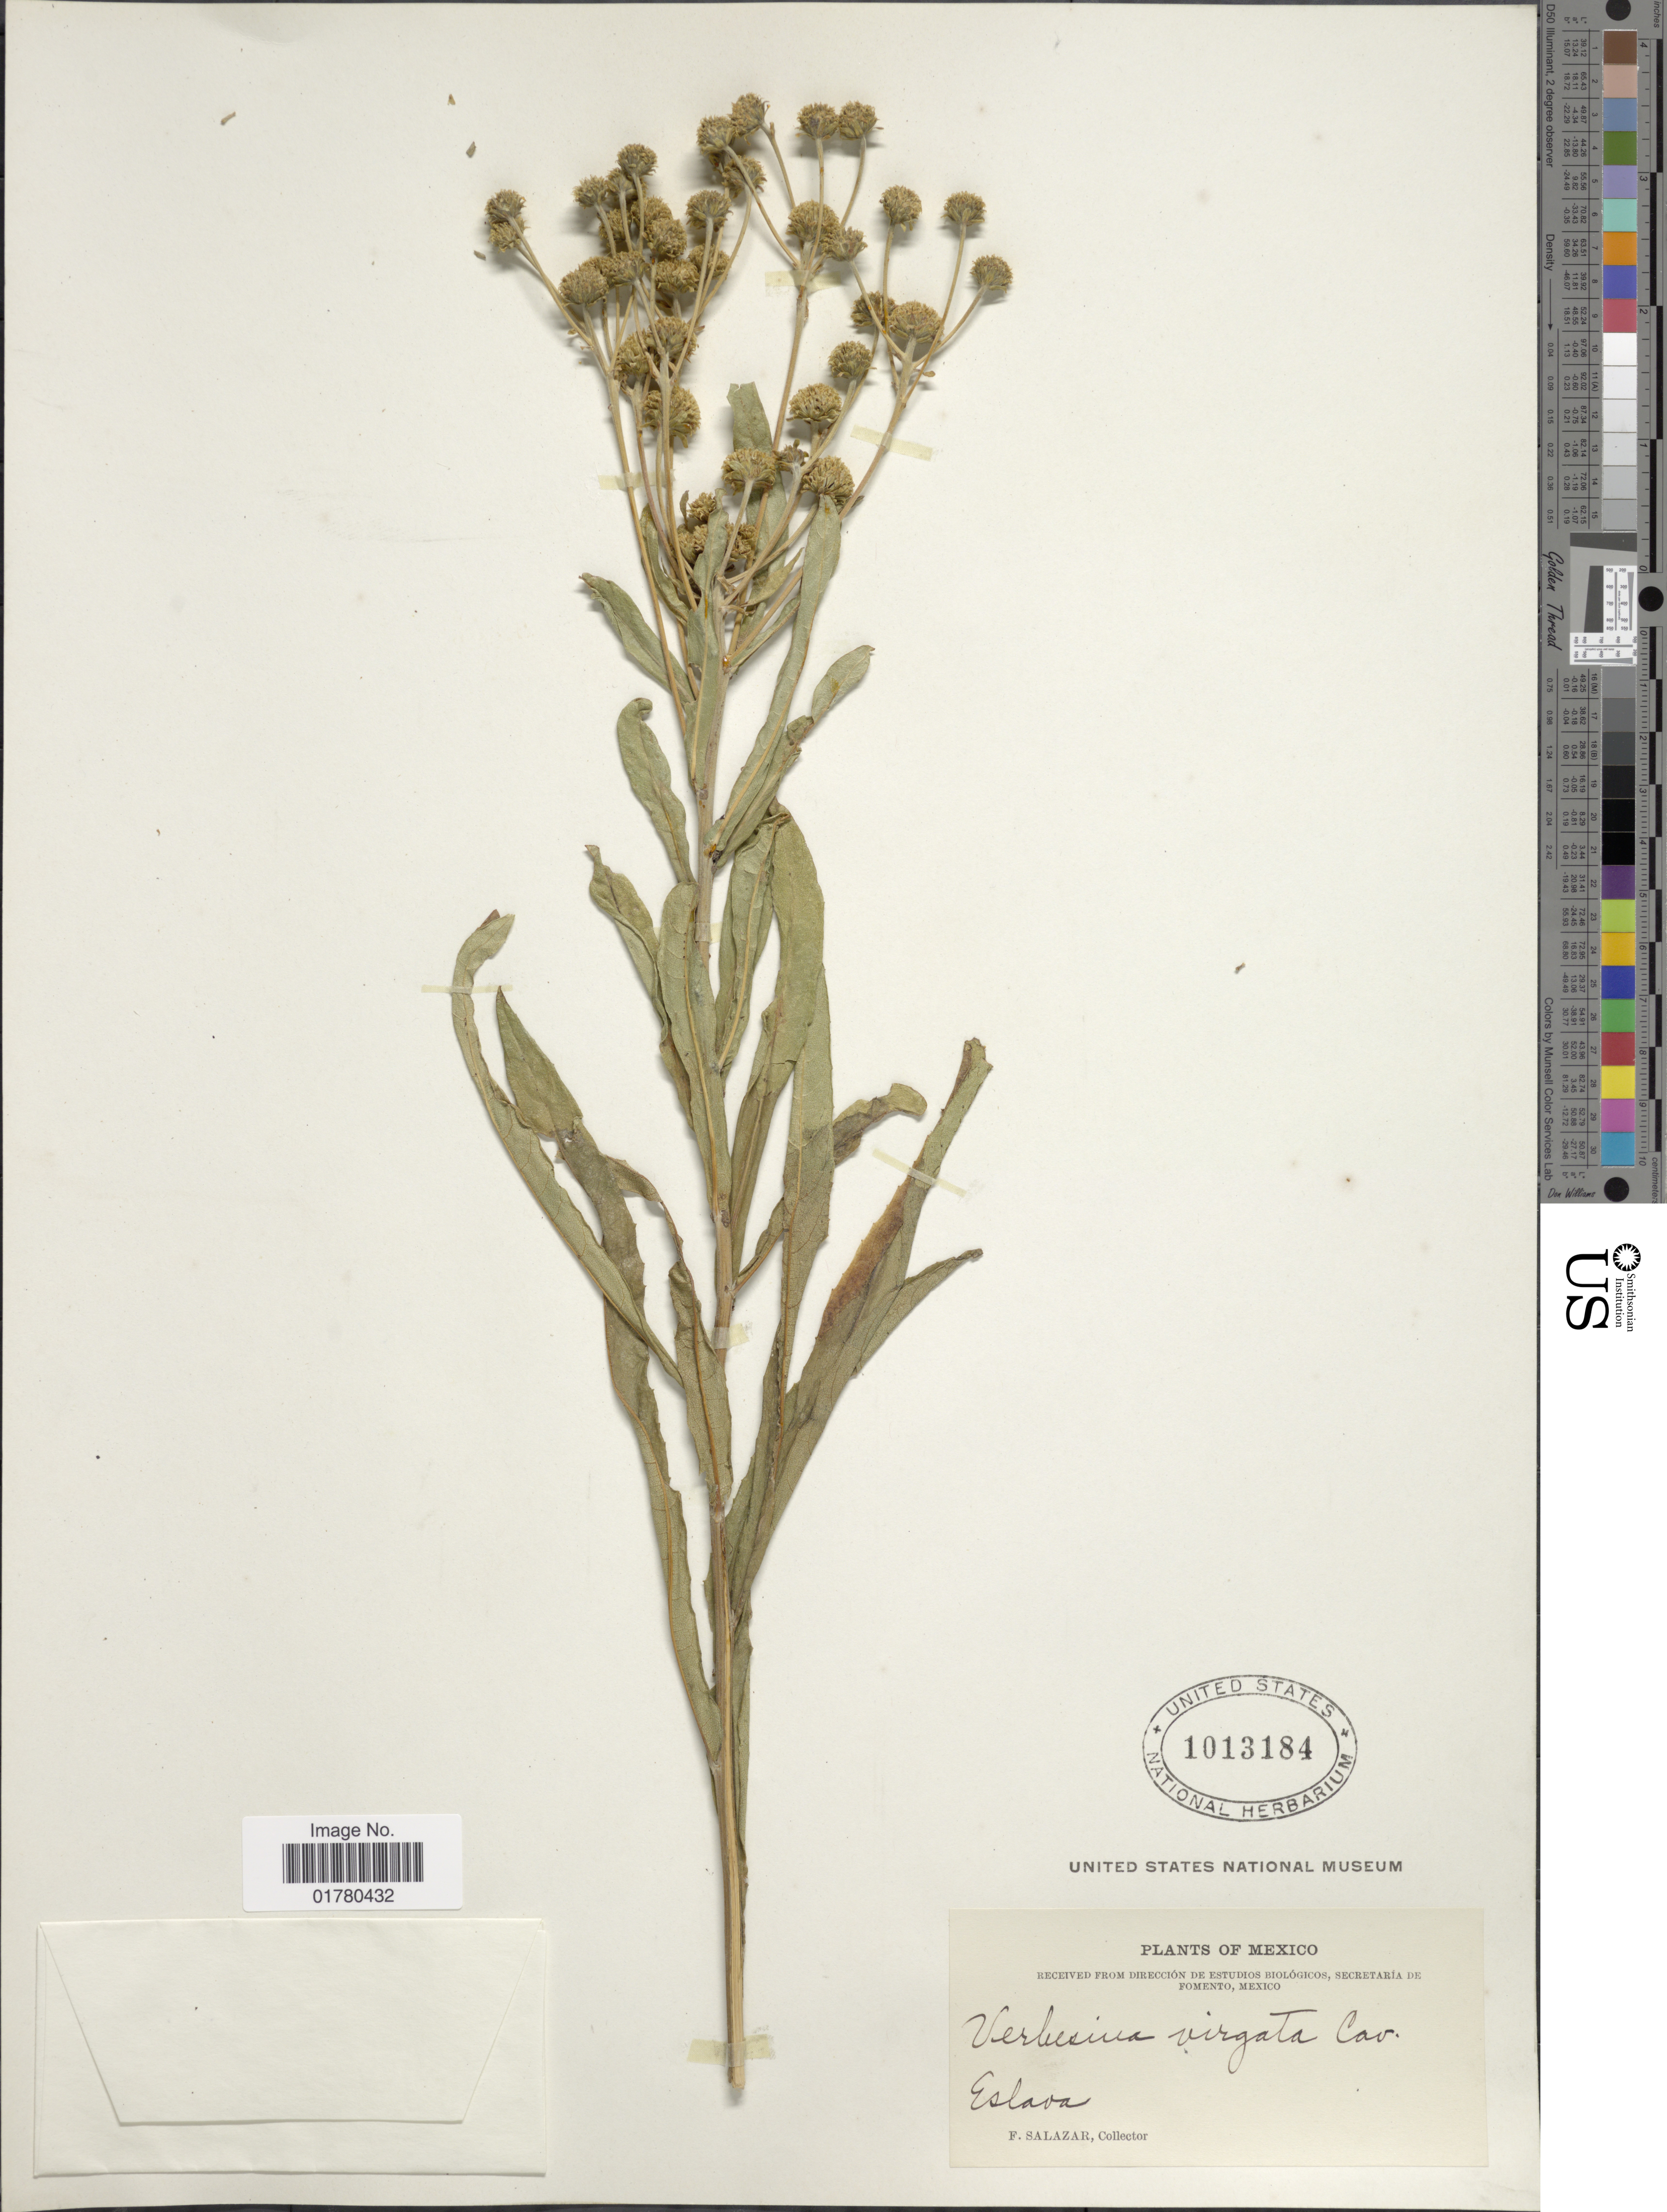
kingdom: Plantae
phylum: Tracheophyta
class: Magnoliopsida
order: Asterales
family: Asteraceae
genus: Verbesina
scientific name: Verbesina virgata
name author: Cav.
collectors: F. Salazar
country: Mexico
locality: Eslava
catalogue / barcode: US 1013184